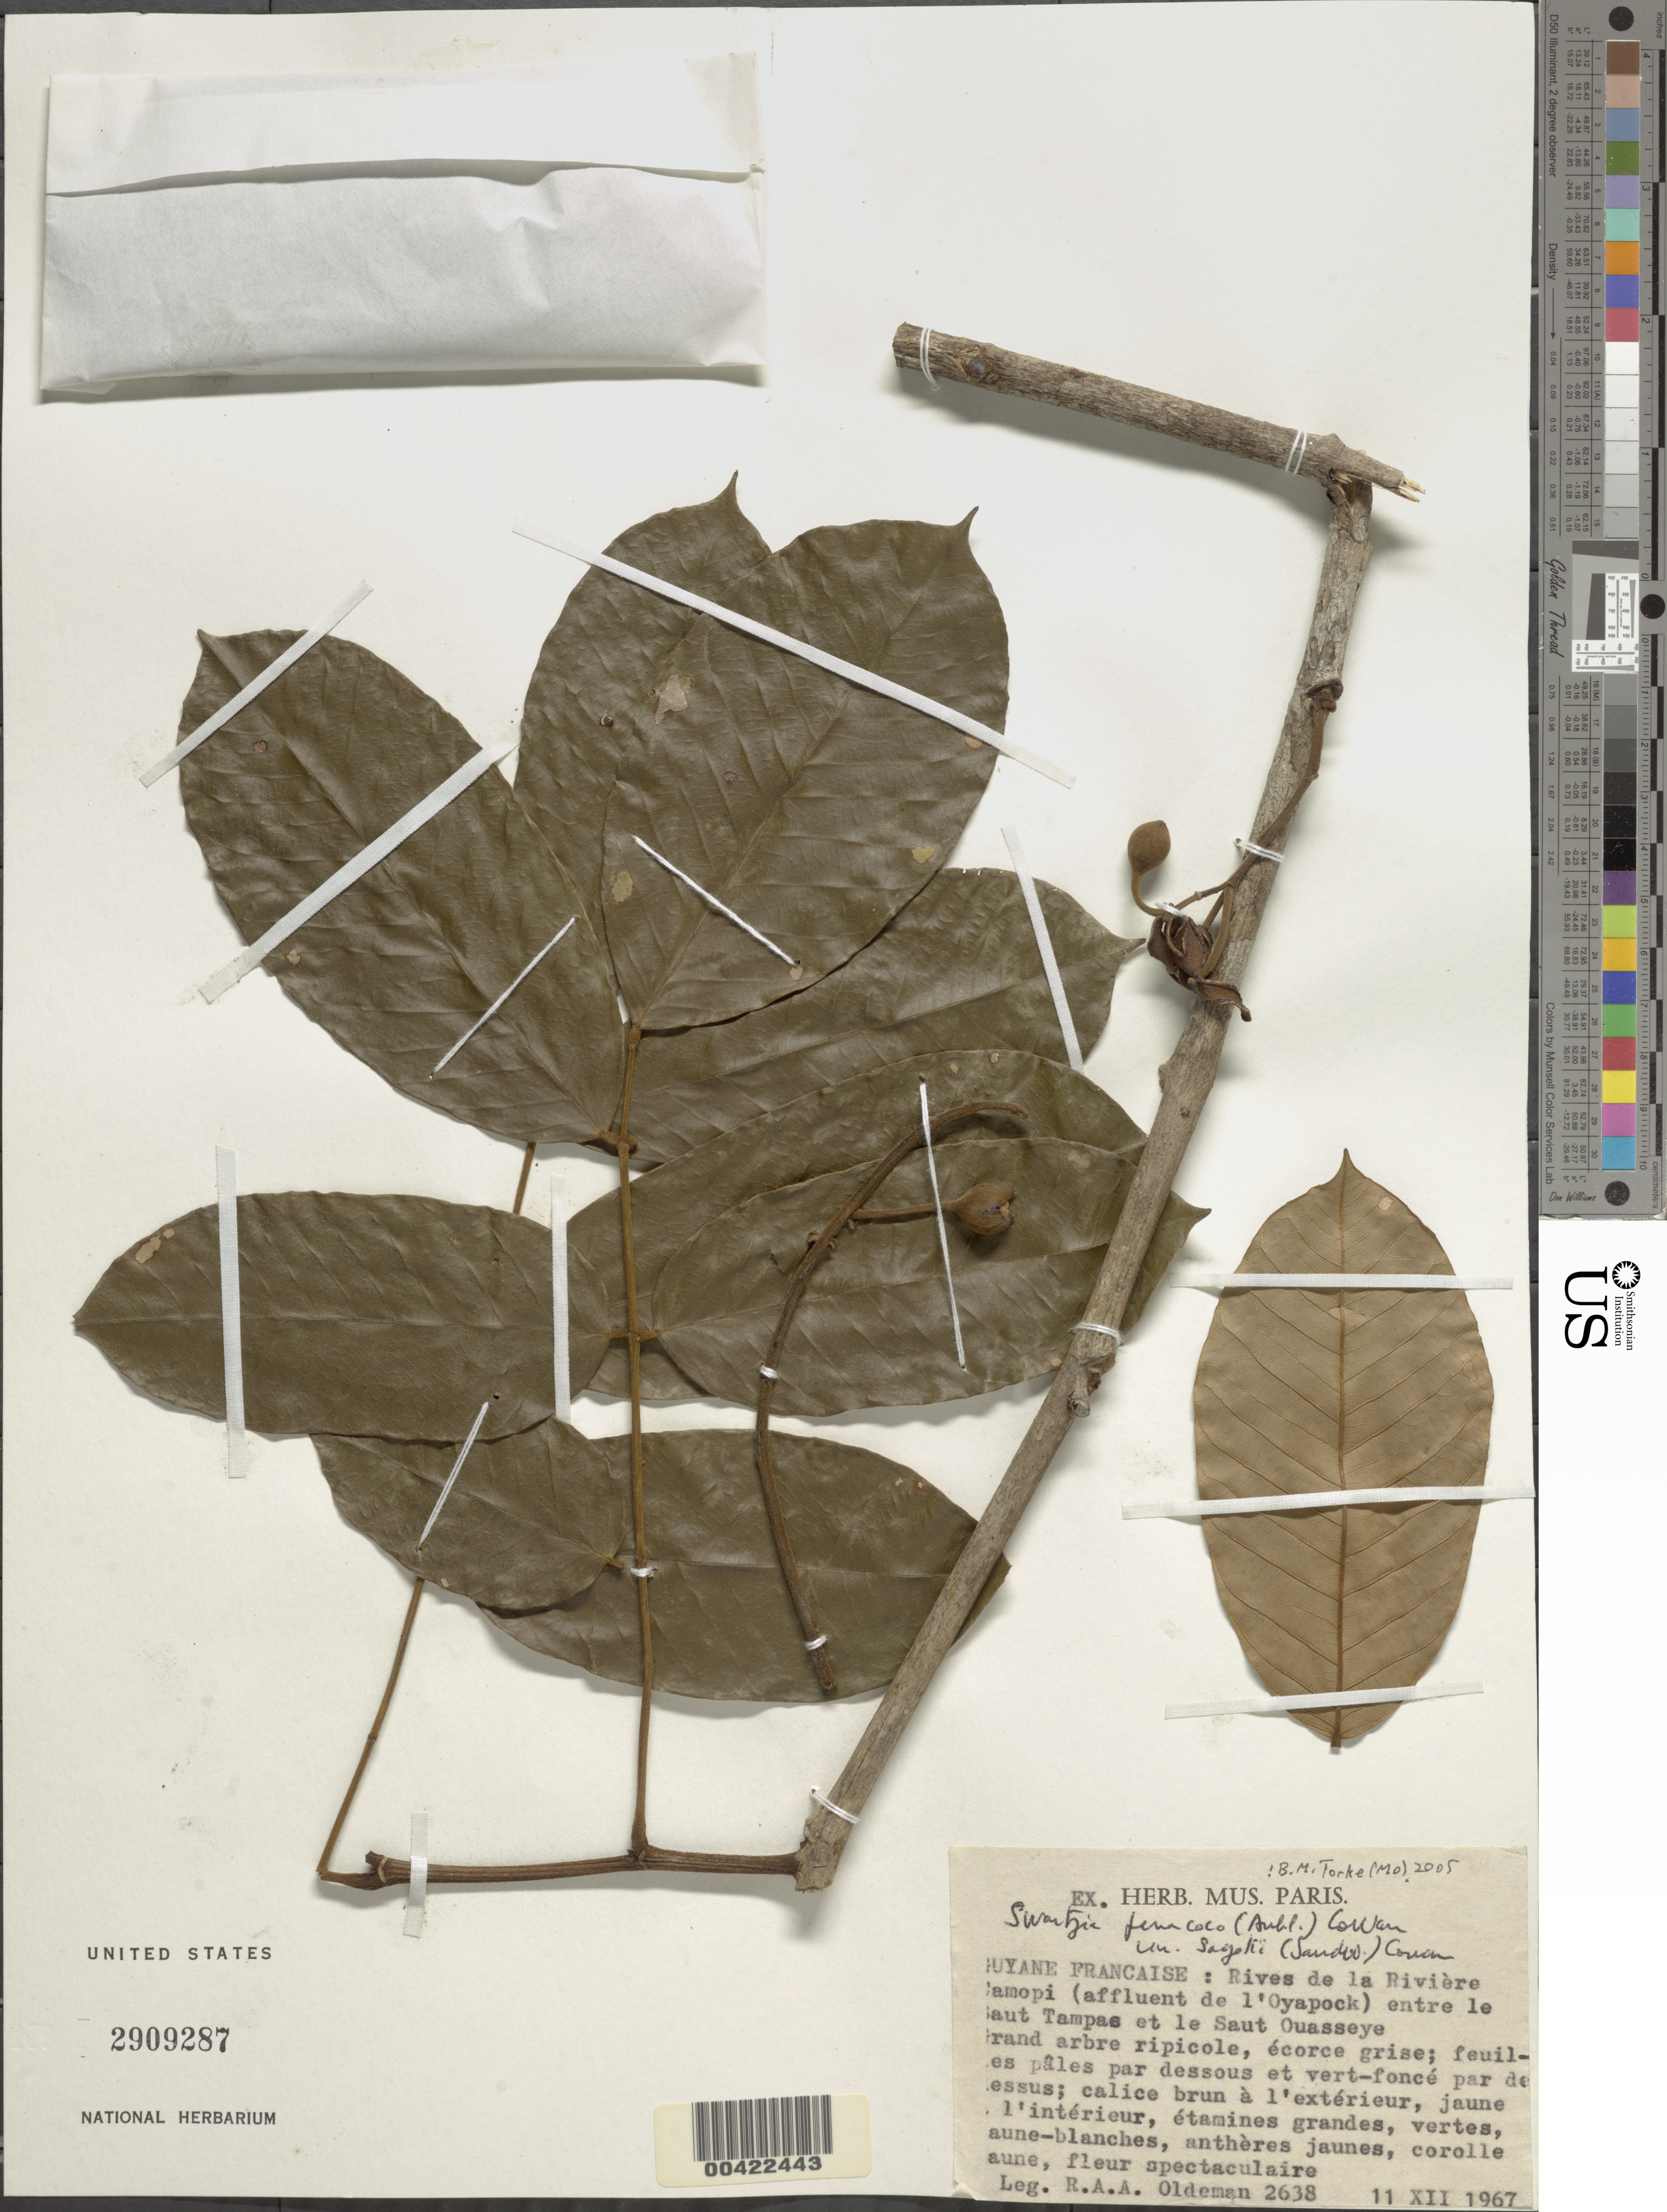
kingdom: Plantae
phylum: Tracheophyta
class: Magnoliopsida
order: Fabales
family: Fabaceae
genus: Swartzia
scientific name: Swartzia panacoco var. sagotii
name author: (Sandwith) R.S. Cowan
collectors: R. Oldeman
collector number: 2638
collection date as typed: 11 Dec 1967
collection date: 1967-12-11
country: French Guiana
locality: Saut tampas et le saut ouasseye, entre; rives de la riviere camopi ( affluent de l'oyapock)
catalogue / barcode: US 2909287